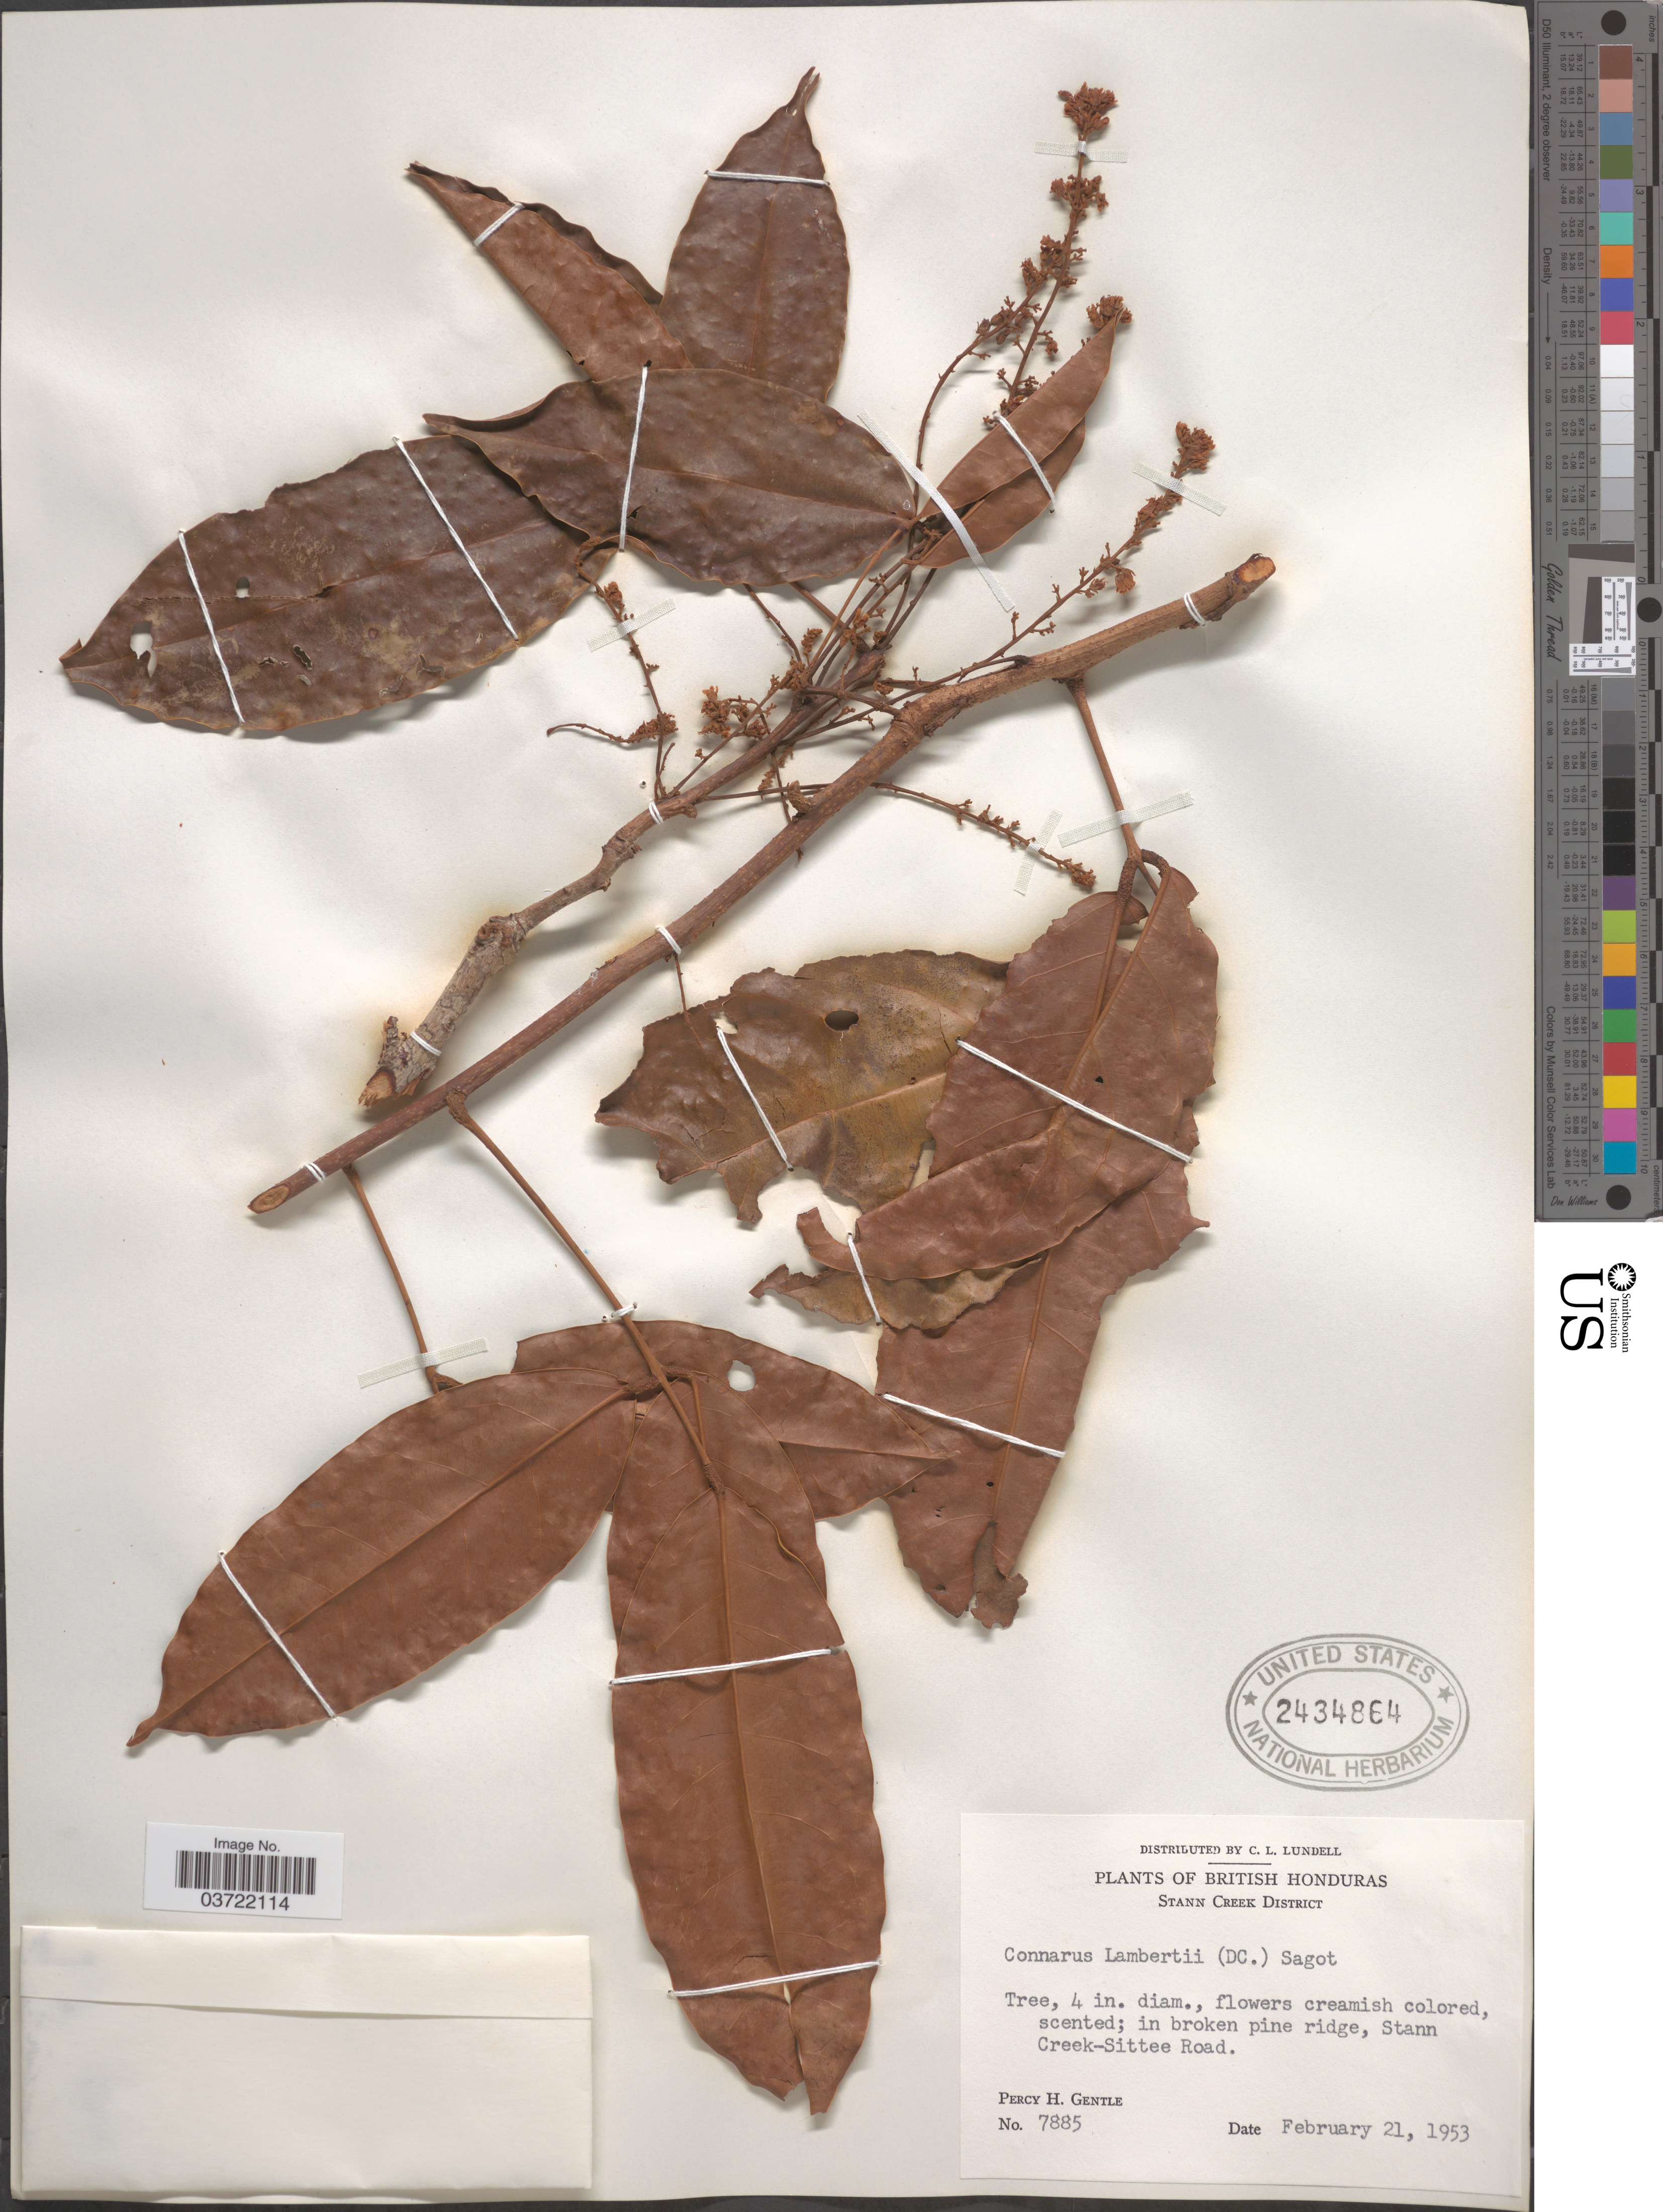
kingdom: Plantae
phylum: Tracheophyta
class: Magnoliopsida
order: Oxalidales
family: Connaraceae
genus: Connarus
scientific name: Connarus lambertii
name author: (DC.) Sagot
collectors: P. H. Gentle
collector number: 7885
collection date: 1953-02-21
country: Belize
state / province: Stann Creek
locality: British Honduras. Stann Creek District. Stann Creek-Sittee Road.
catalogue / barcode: US 2434864